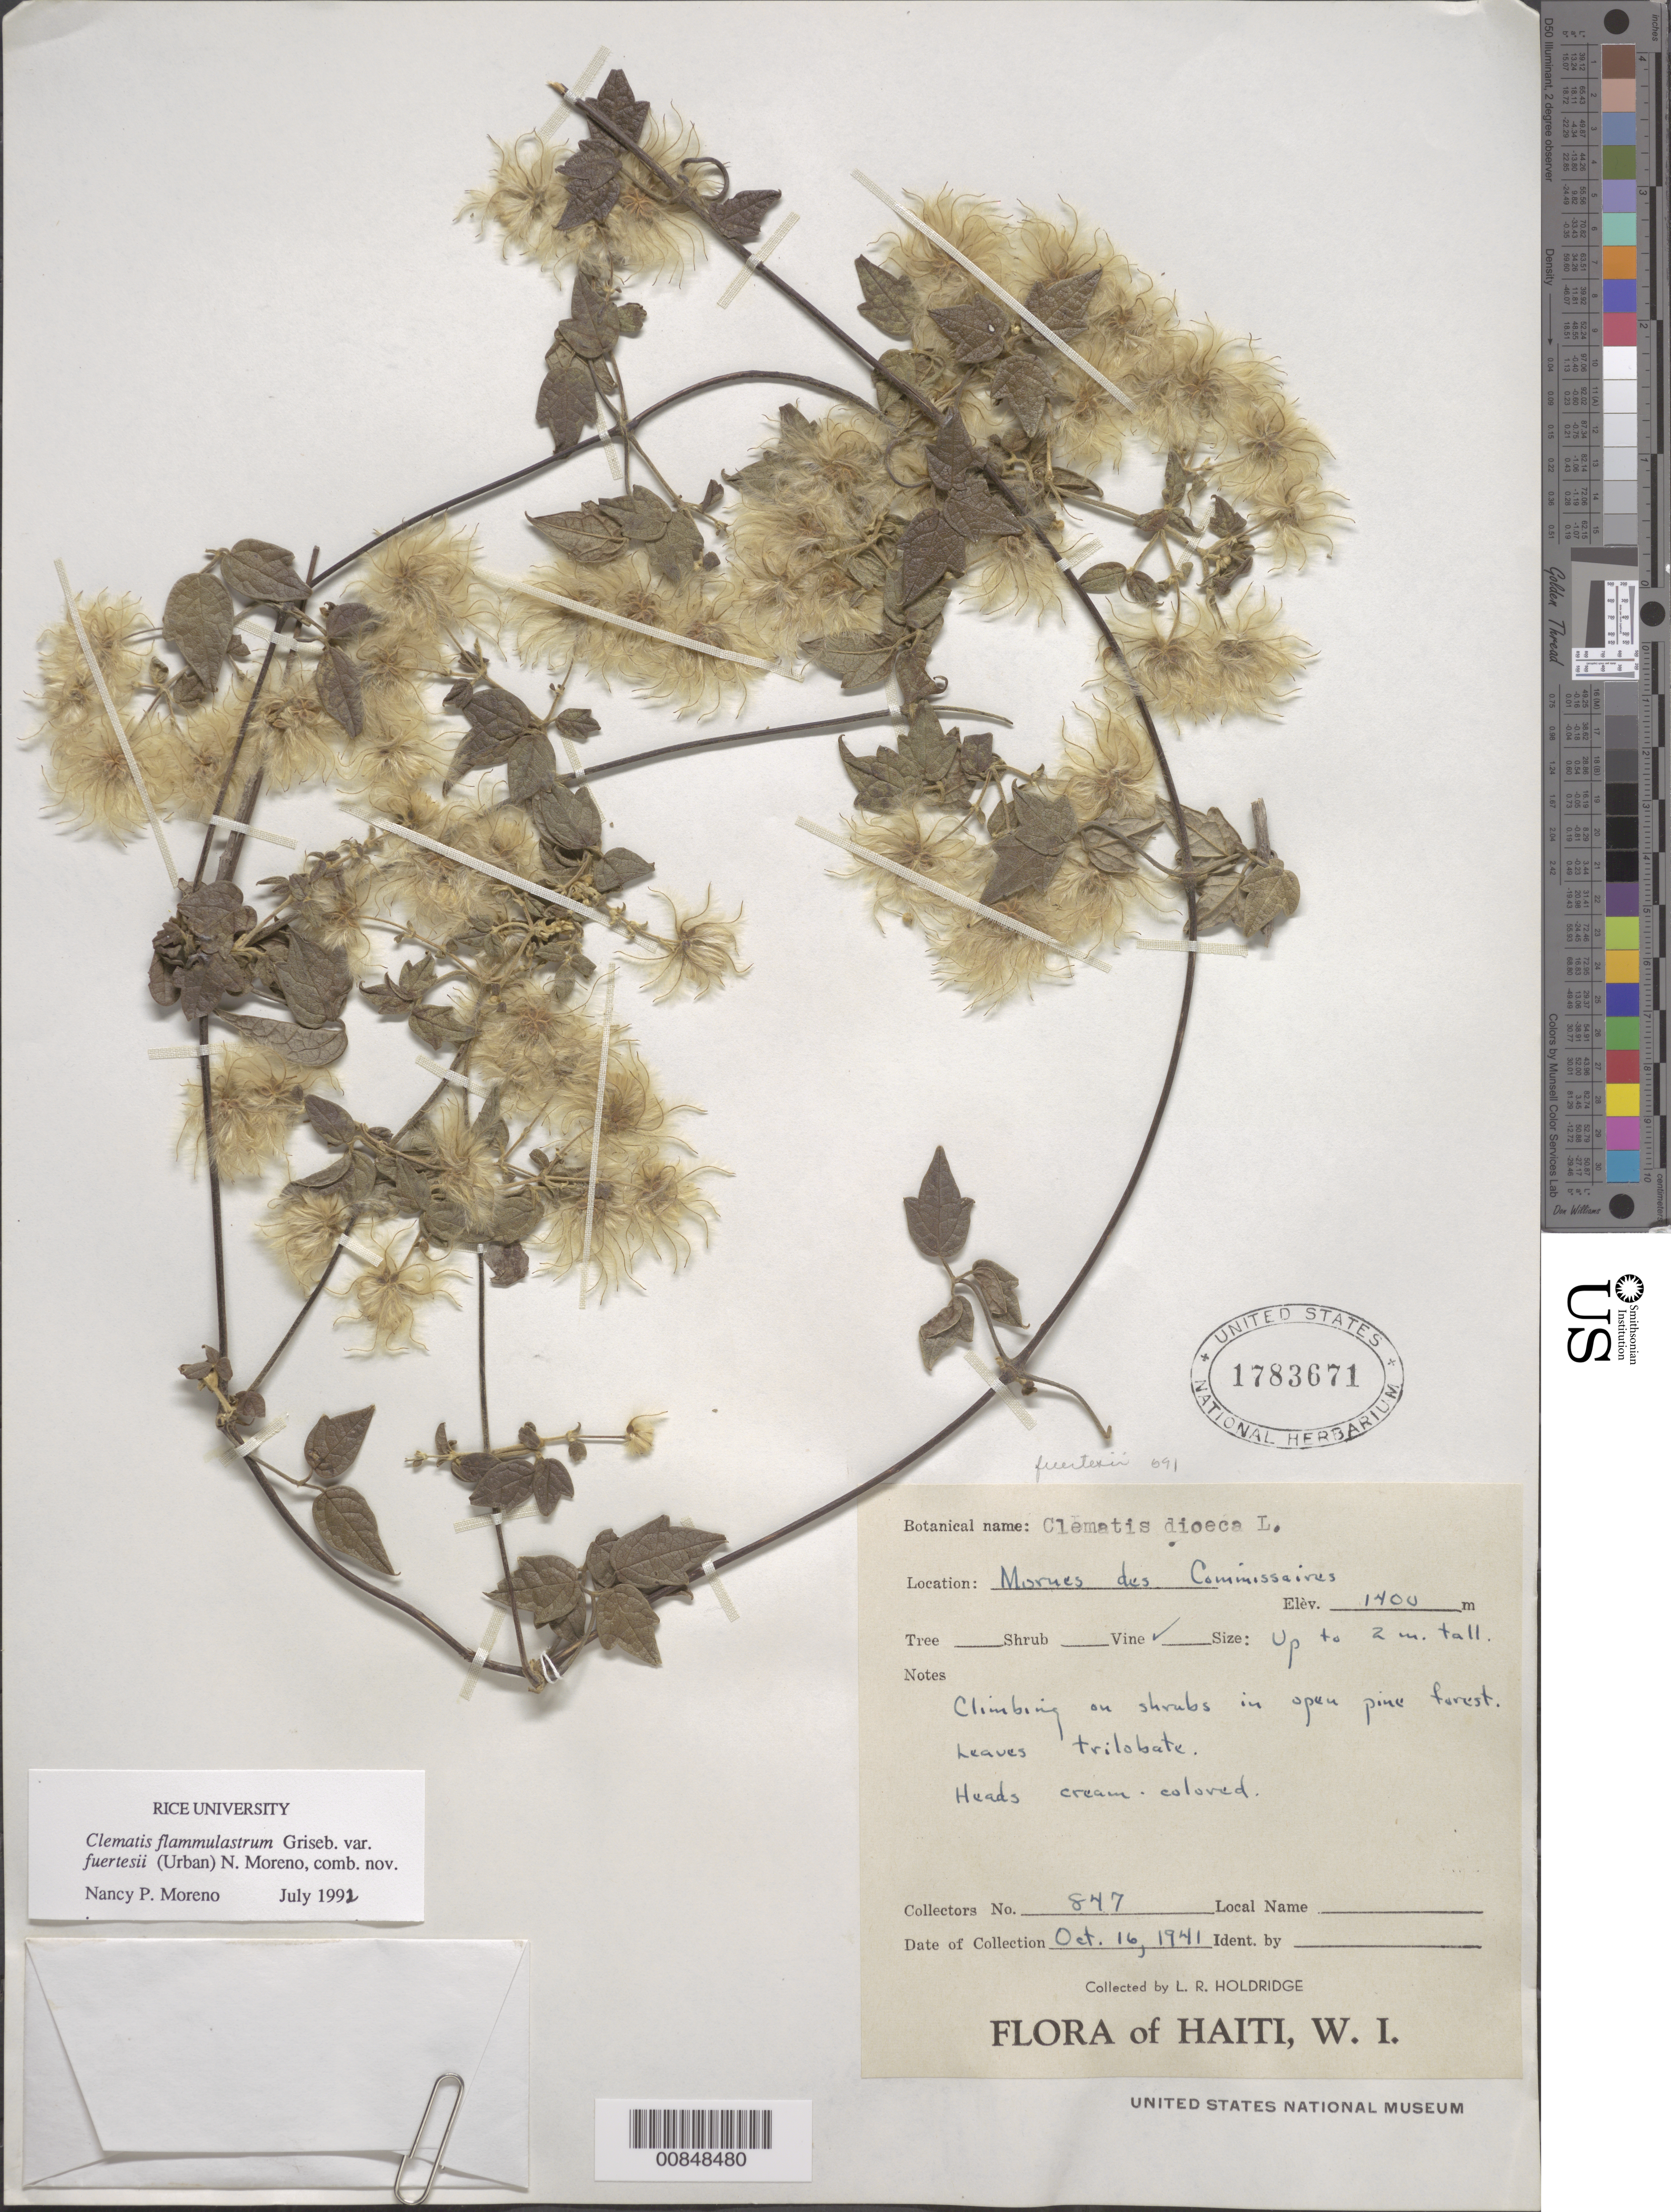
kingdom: Plantae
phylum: Tracheophyta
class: Magnoliopsida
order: Ranunculales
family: Ranunculaceae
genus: Clematis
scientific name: Clematis fuertesii var. fuertesii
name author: Urb.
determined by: Moreno, N. P.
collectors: L. Holdridge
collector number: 847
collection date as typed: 16 Oct 1941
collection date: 1941-10-16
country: Haiti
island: Hispaniola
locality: Mornes des Commissaires.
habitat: Climbing on shrubs in open pine forest.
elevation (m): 1400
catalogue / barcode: US 1783671